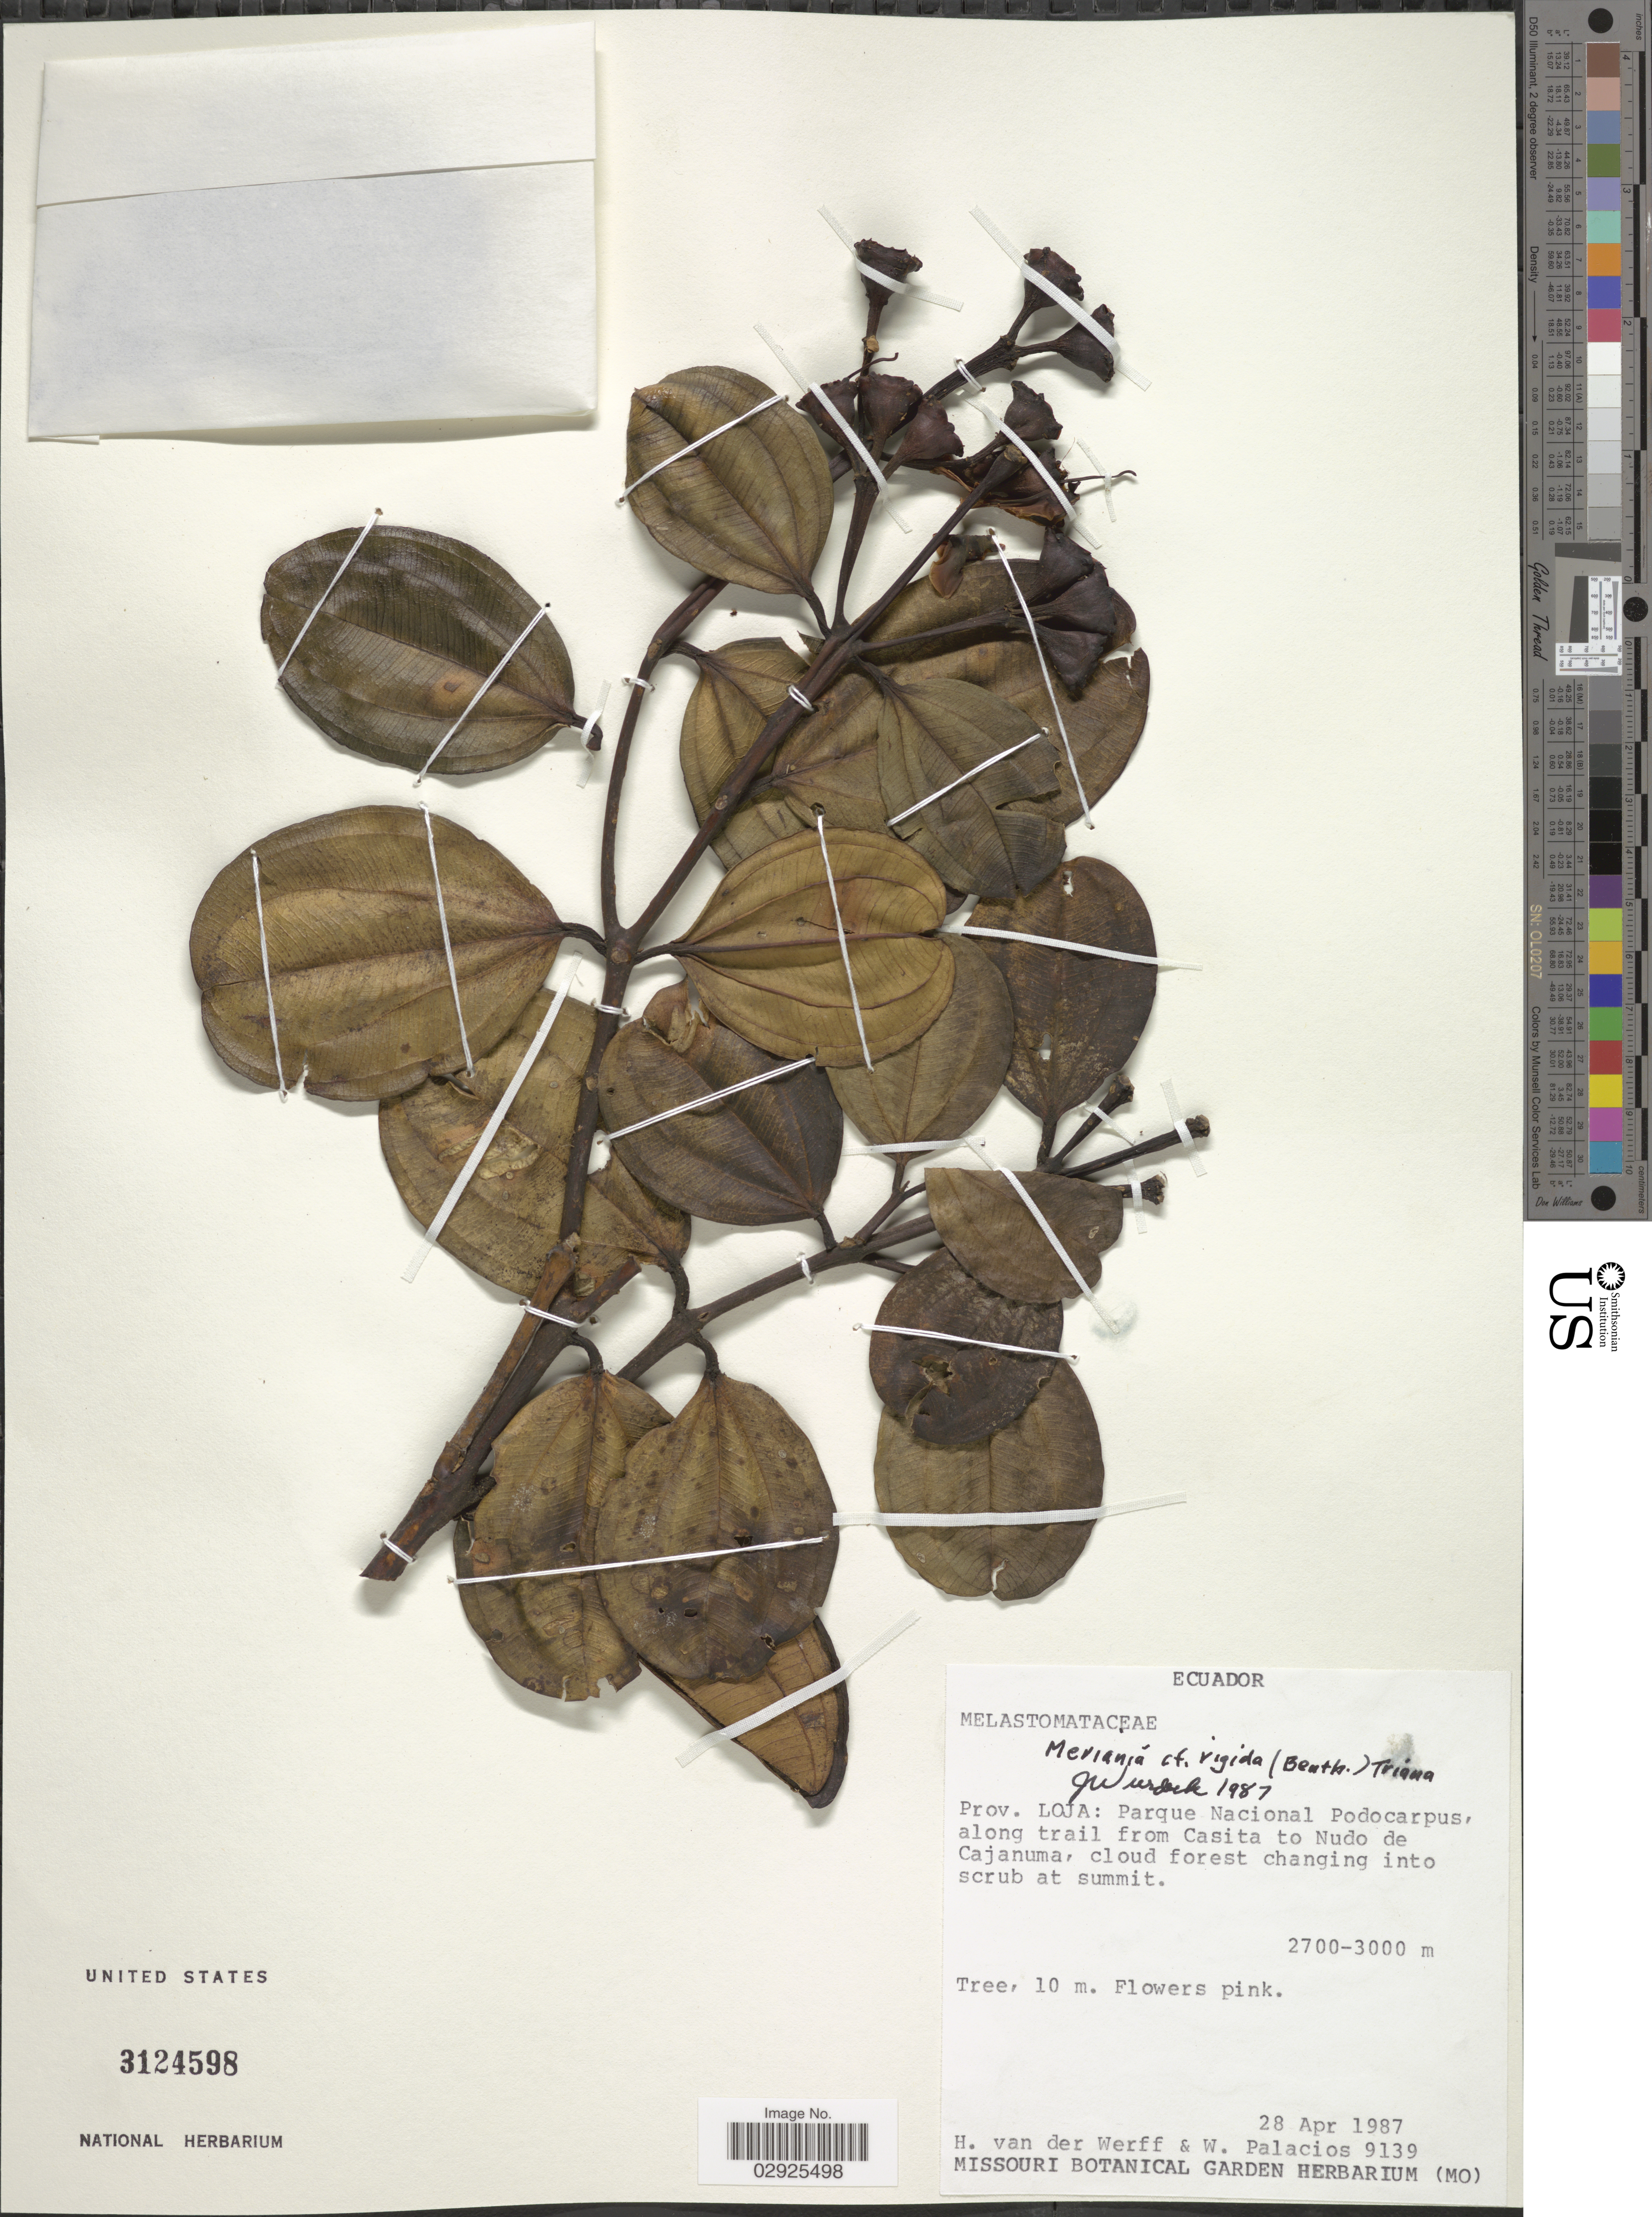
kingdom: Plantae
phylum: Tracheophyta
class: Magnoliopsida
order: Myrtales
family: Melastomataceae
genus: Meriania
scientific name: Meriania rigida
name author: (Benth.) Triana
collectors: H. van der Werff & W. Palacios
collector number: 9139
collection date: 1987-04-28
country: Ecuador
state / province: Loja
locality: Parque Nacional Podocarpus, along trail from Casita to Nudo de Cajanuma, cloud forest changing into scrub at summit.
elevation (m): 2700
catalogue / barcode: US 3124598